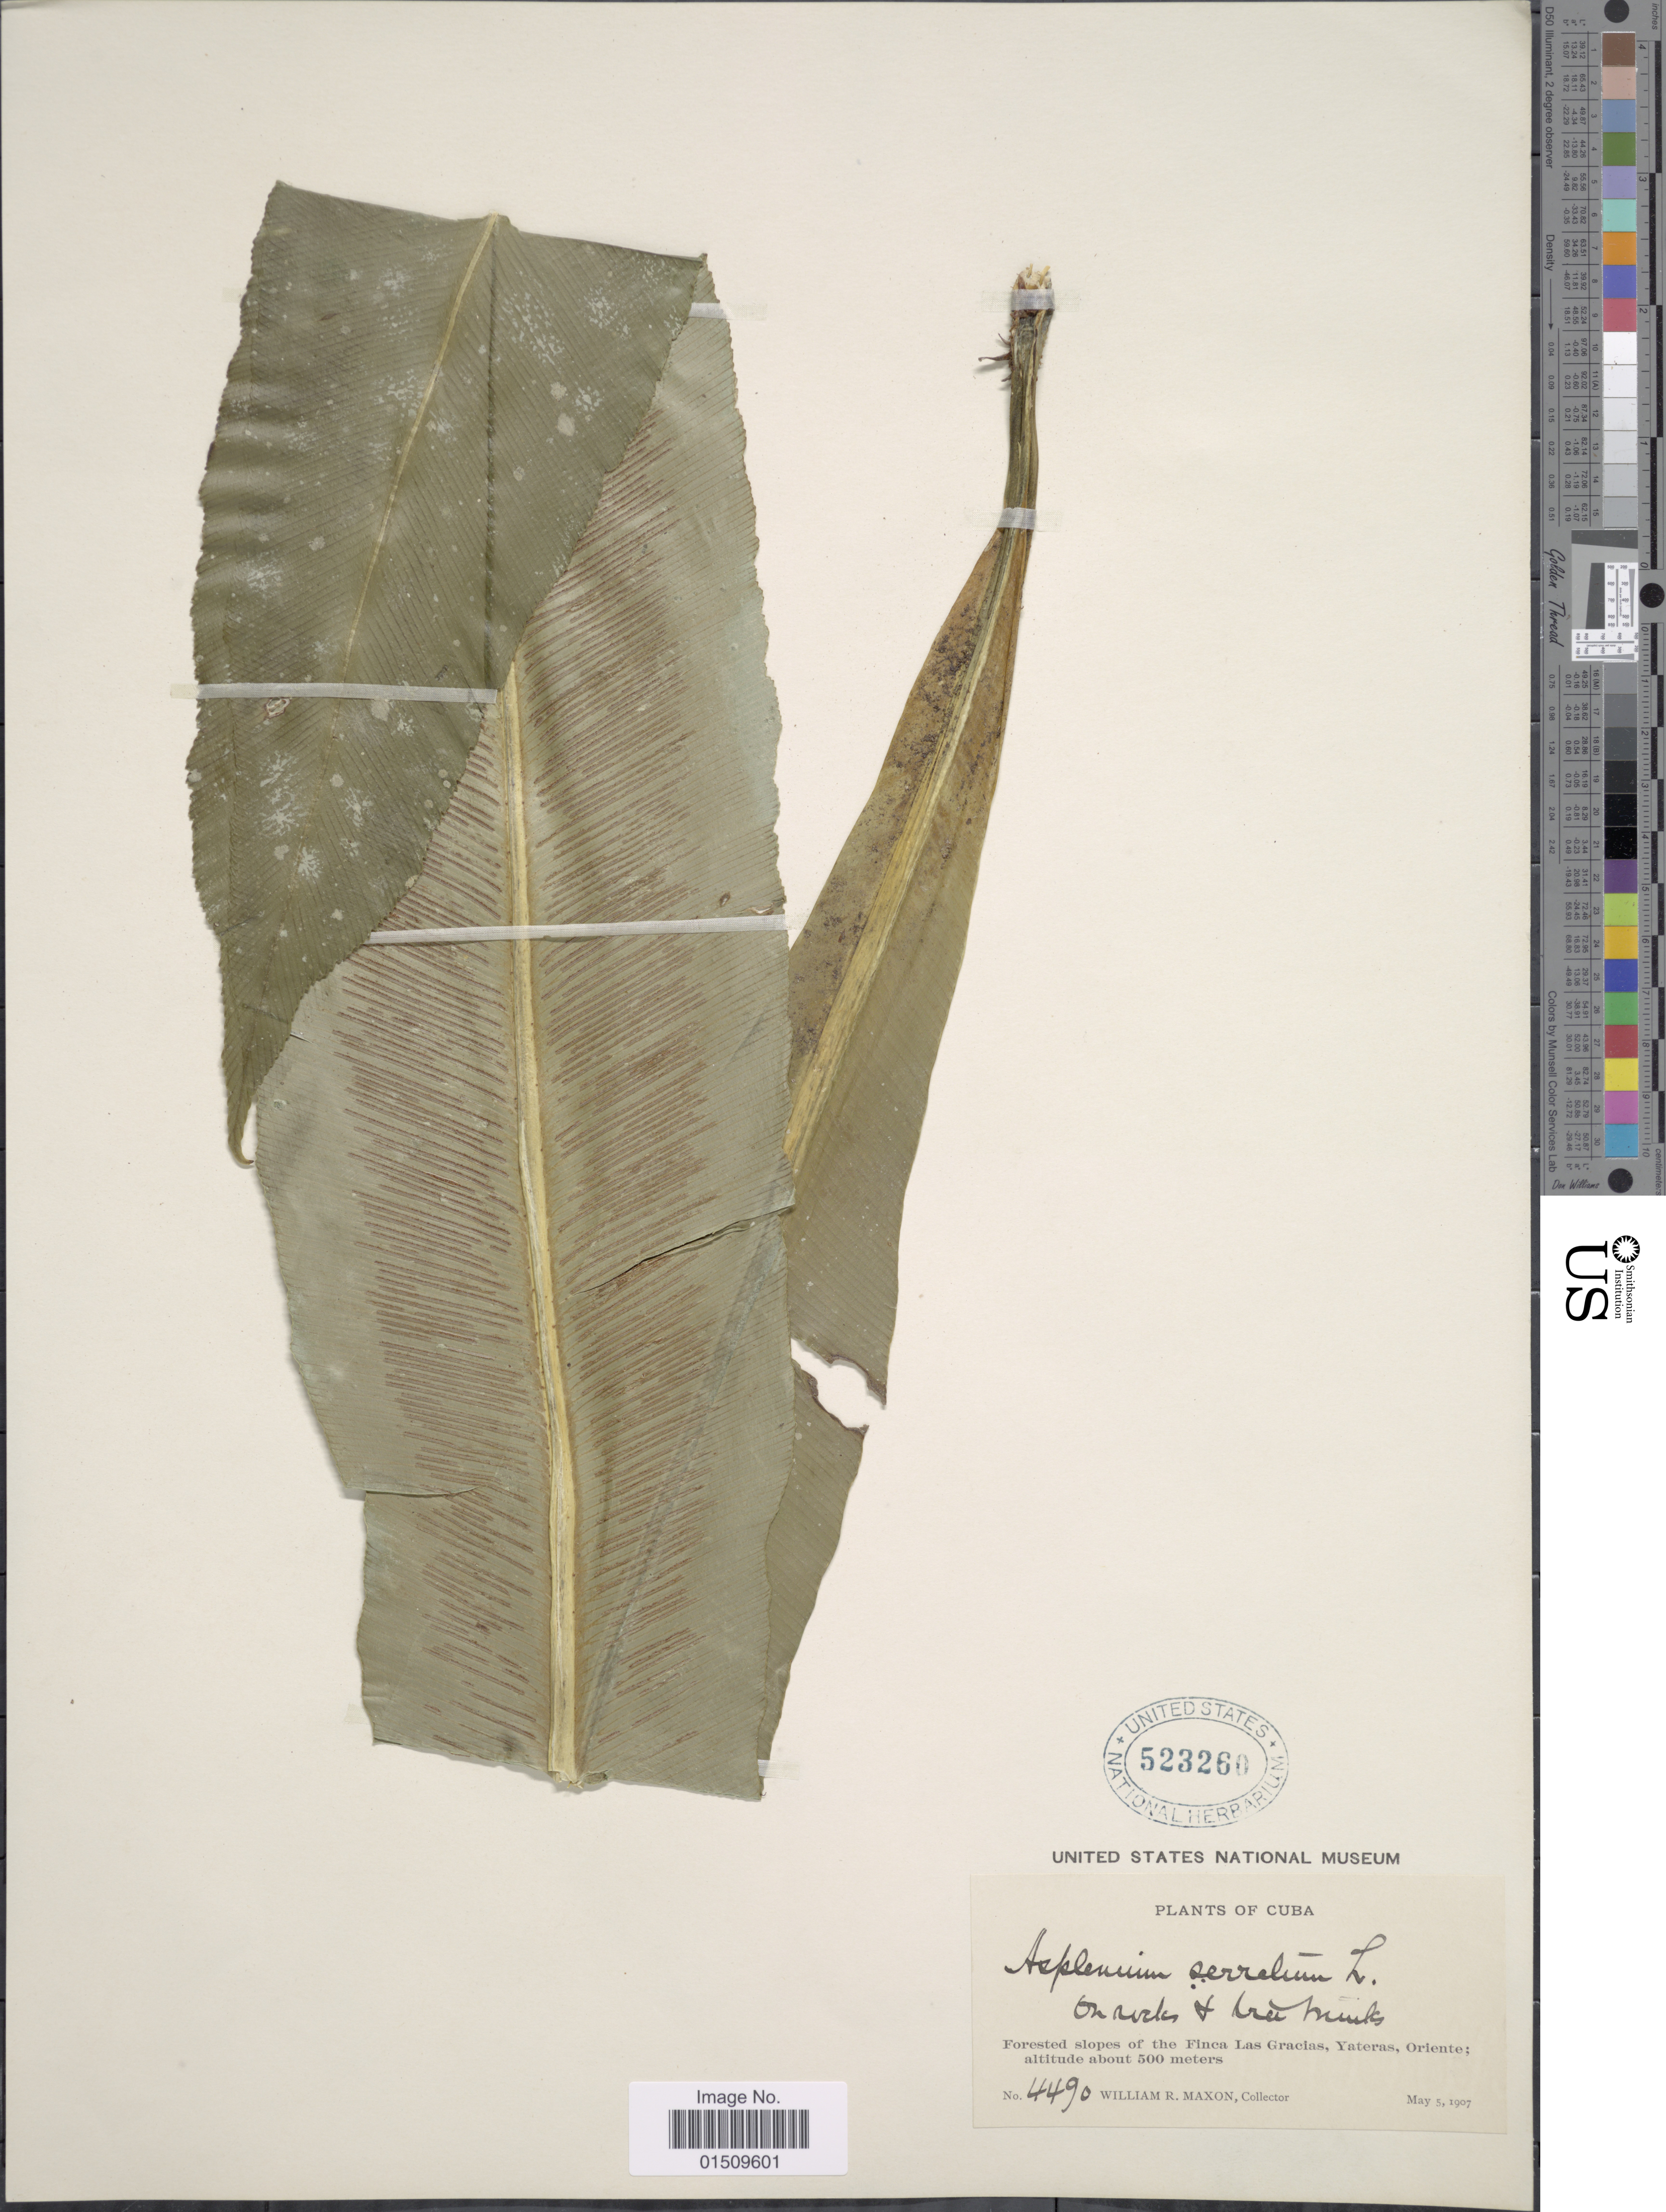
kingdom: Plantae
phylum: Tracheophyta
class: Polypodiopsida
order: Polypodiales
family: Aspleniaceae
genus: Asplenium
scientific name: Asplenium serratum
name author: L.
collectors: W. R. Maxon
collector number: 4490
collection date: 1907-05-05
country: Cuba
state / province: Oriente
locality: Cuba, Forested slopes of the Finca Las Gracias, Yateras.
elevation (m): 500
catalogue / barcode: US 523260